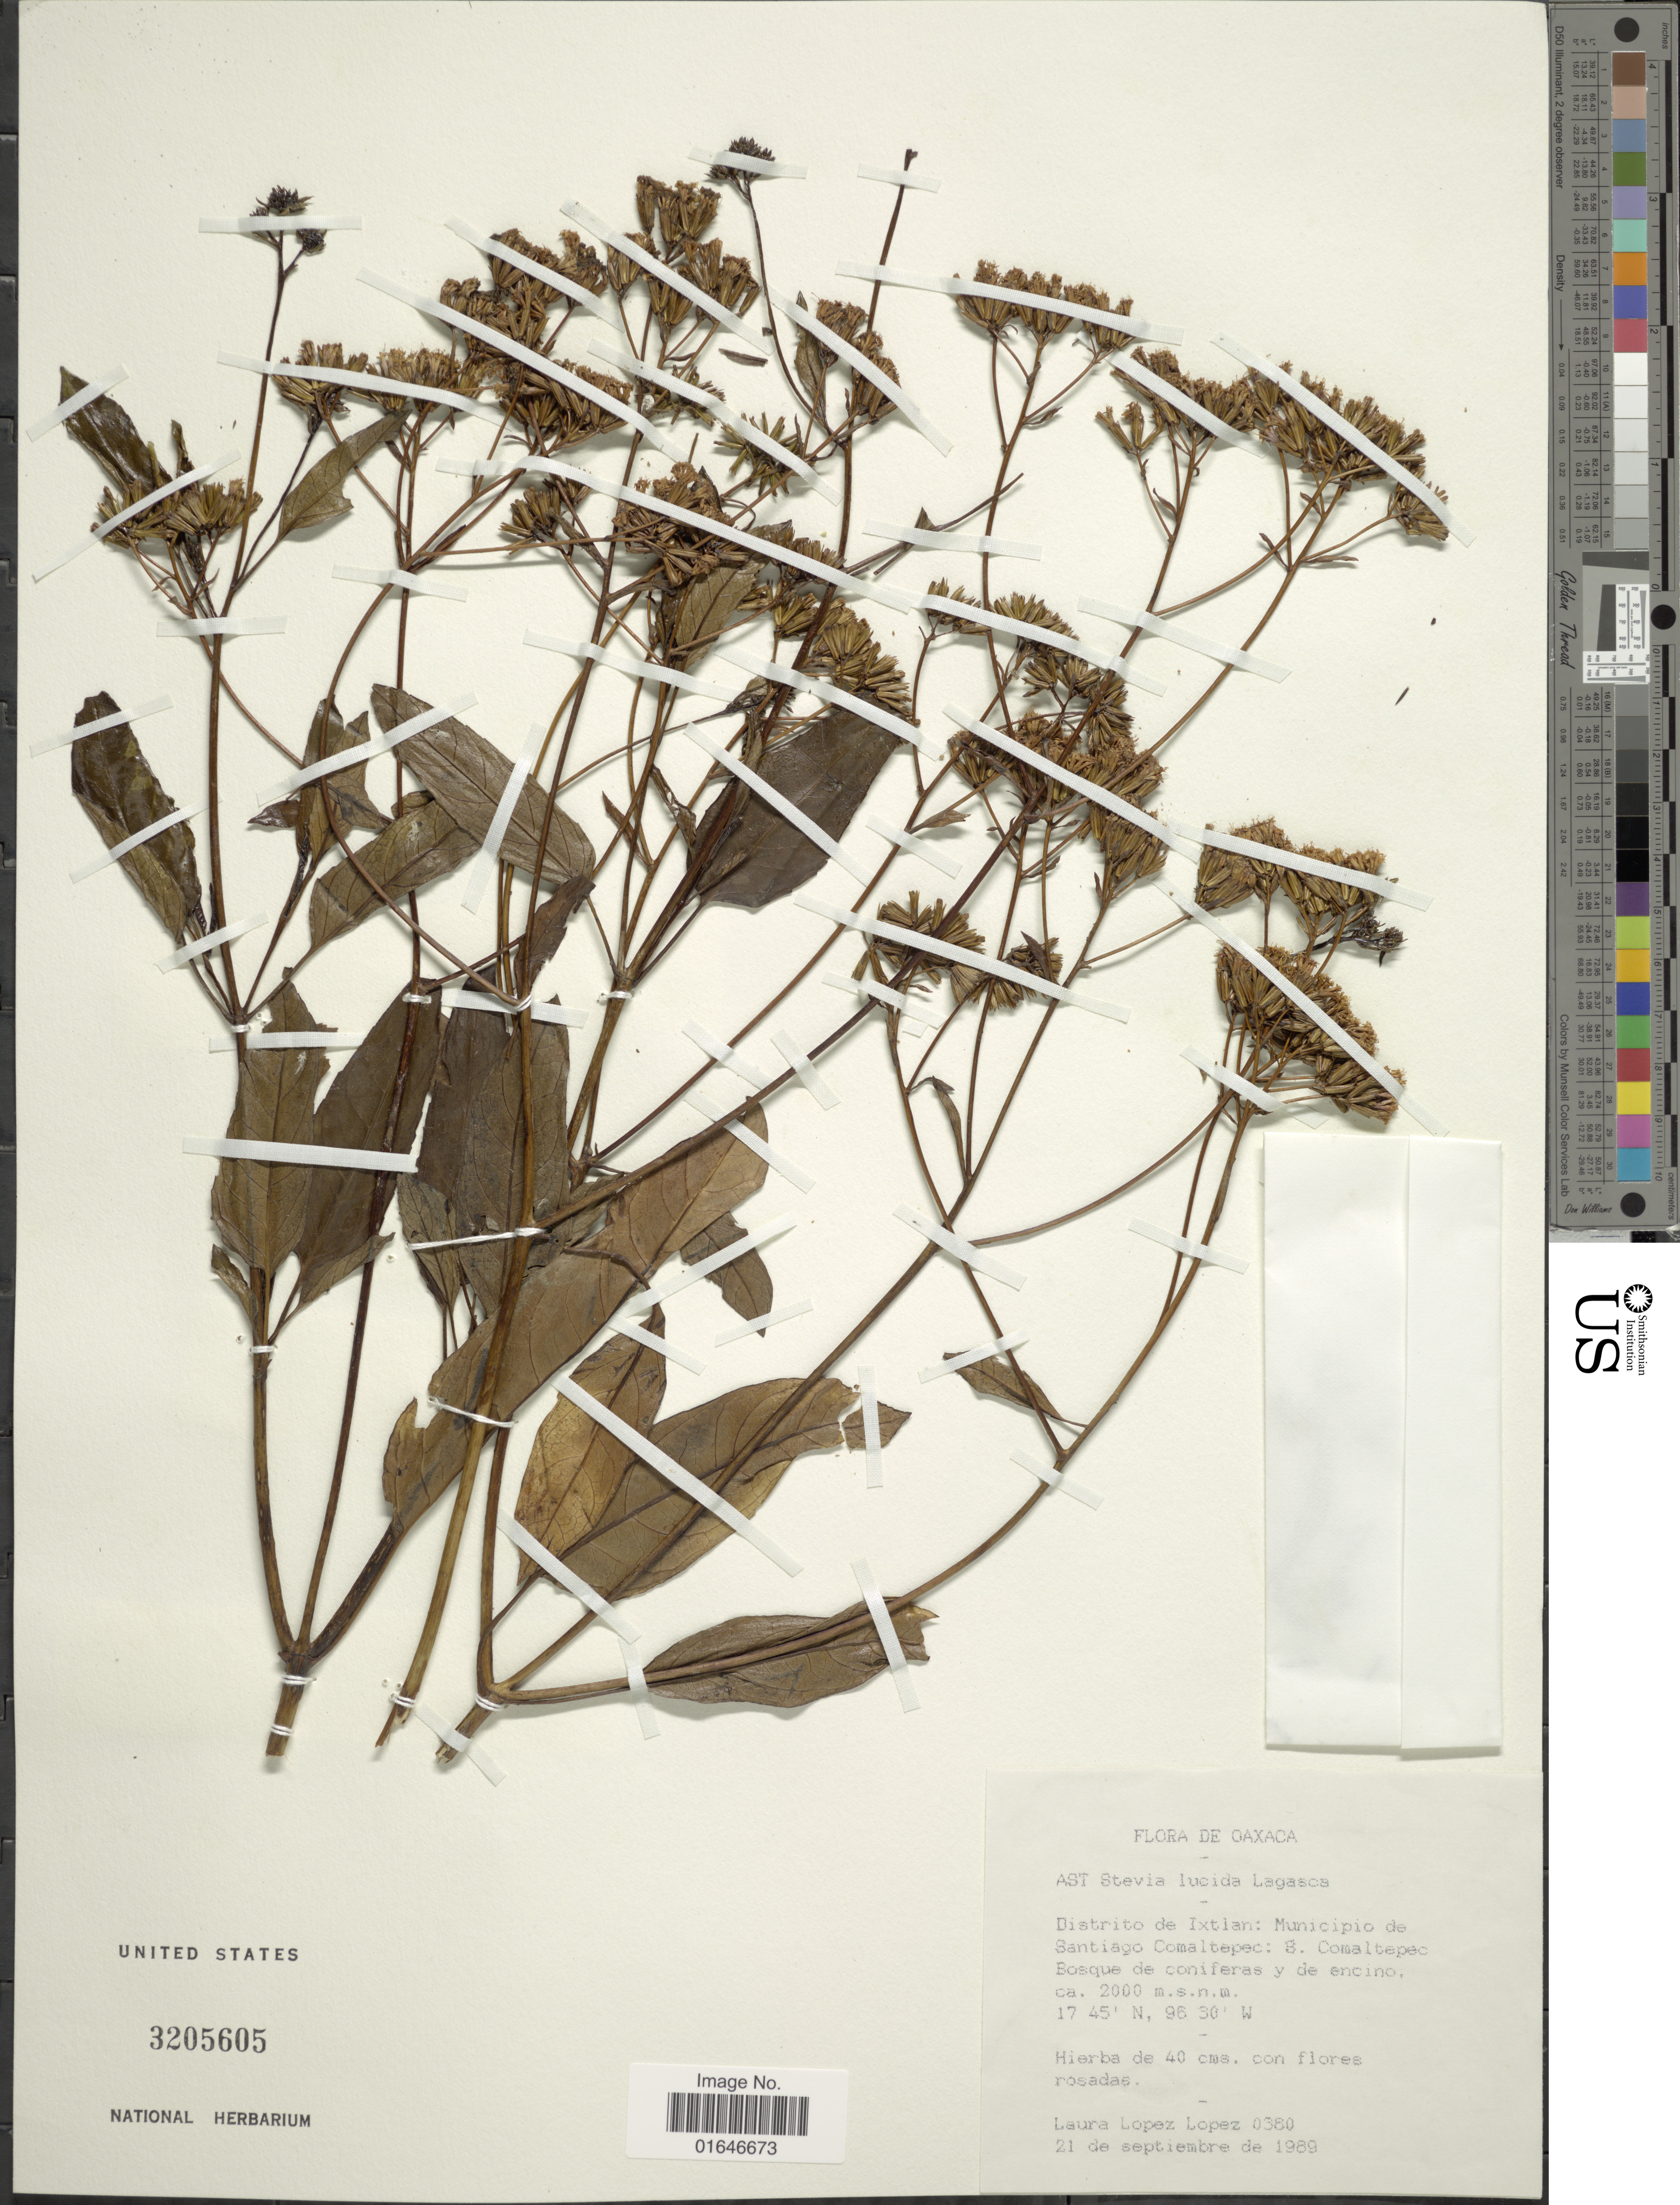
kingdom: Plantae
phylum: Tracheophyta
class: Magnoliopsida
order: Asterales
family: Asteraceae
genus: Stevia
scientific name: Stevia lucida var. lucida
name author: Lag.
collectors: L. Lopez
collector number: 380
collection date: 1989-07-21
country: Mexico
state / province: Oaxaca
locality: Distrito de Ixtlan : Municipio de Santiago Comaltepec, .3 Comaltepec Bosque de Coniferas y de encino.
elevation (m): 2000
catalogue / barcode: US 3205605